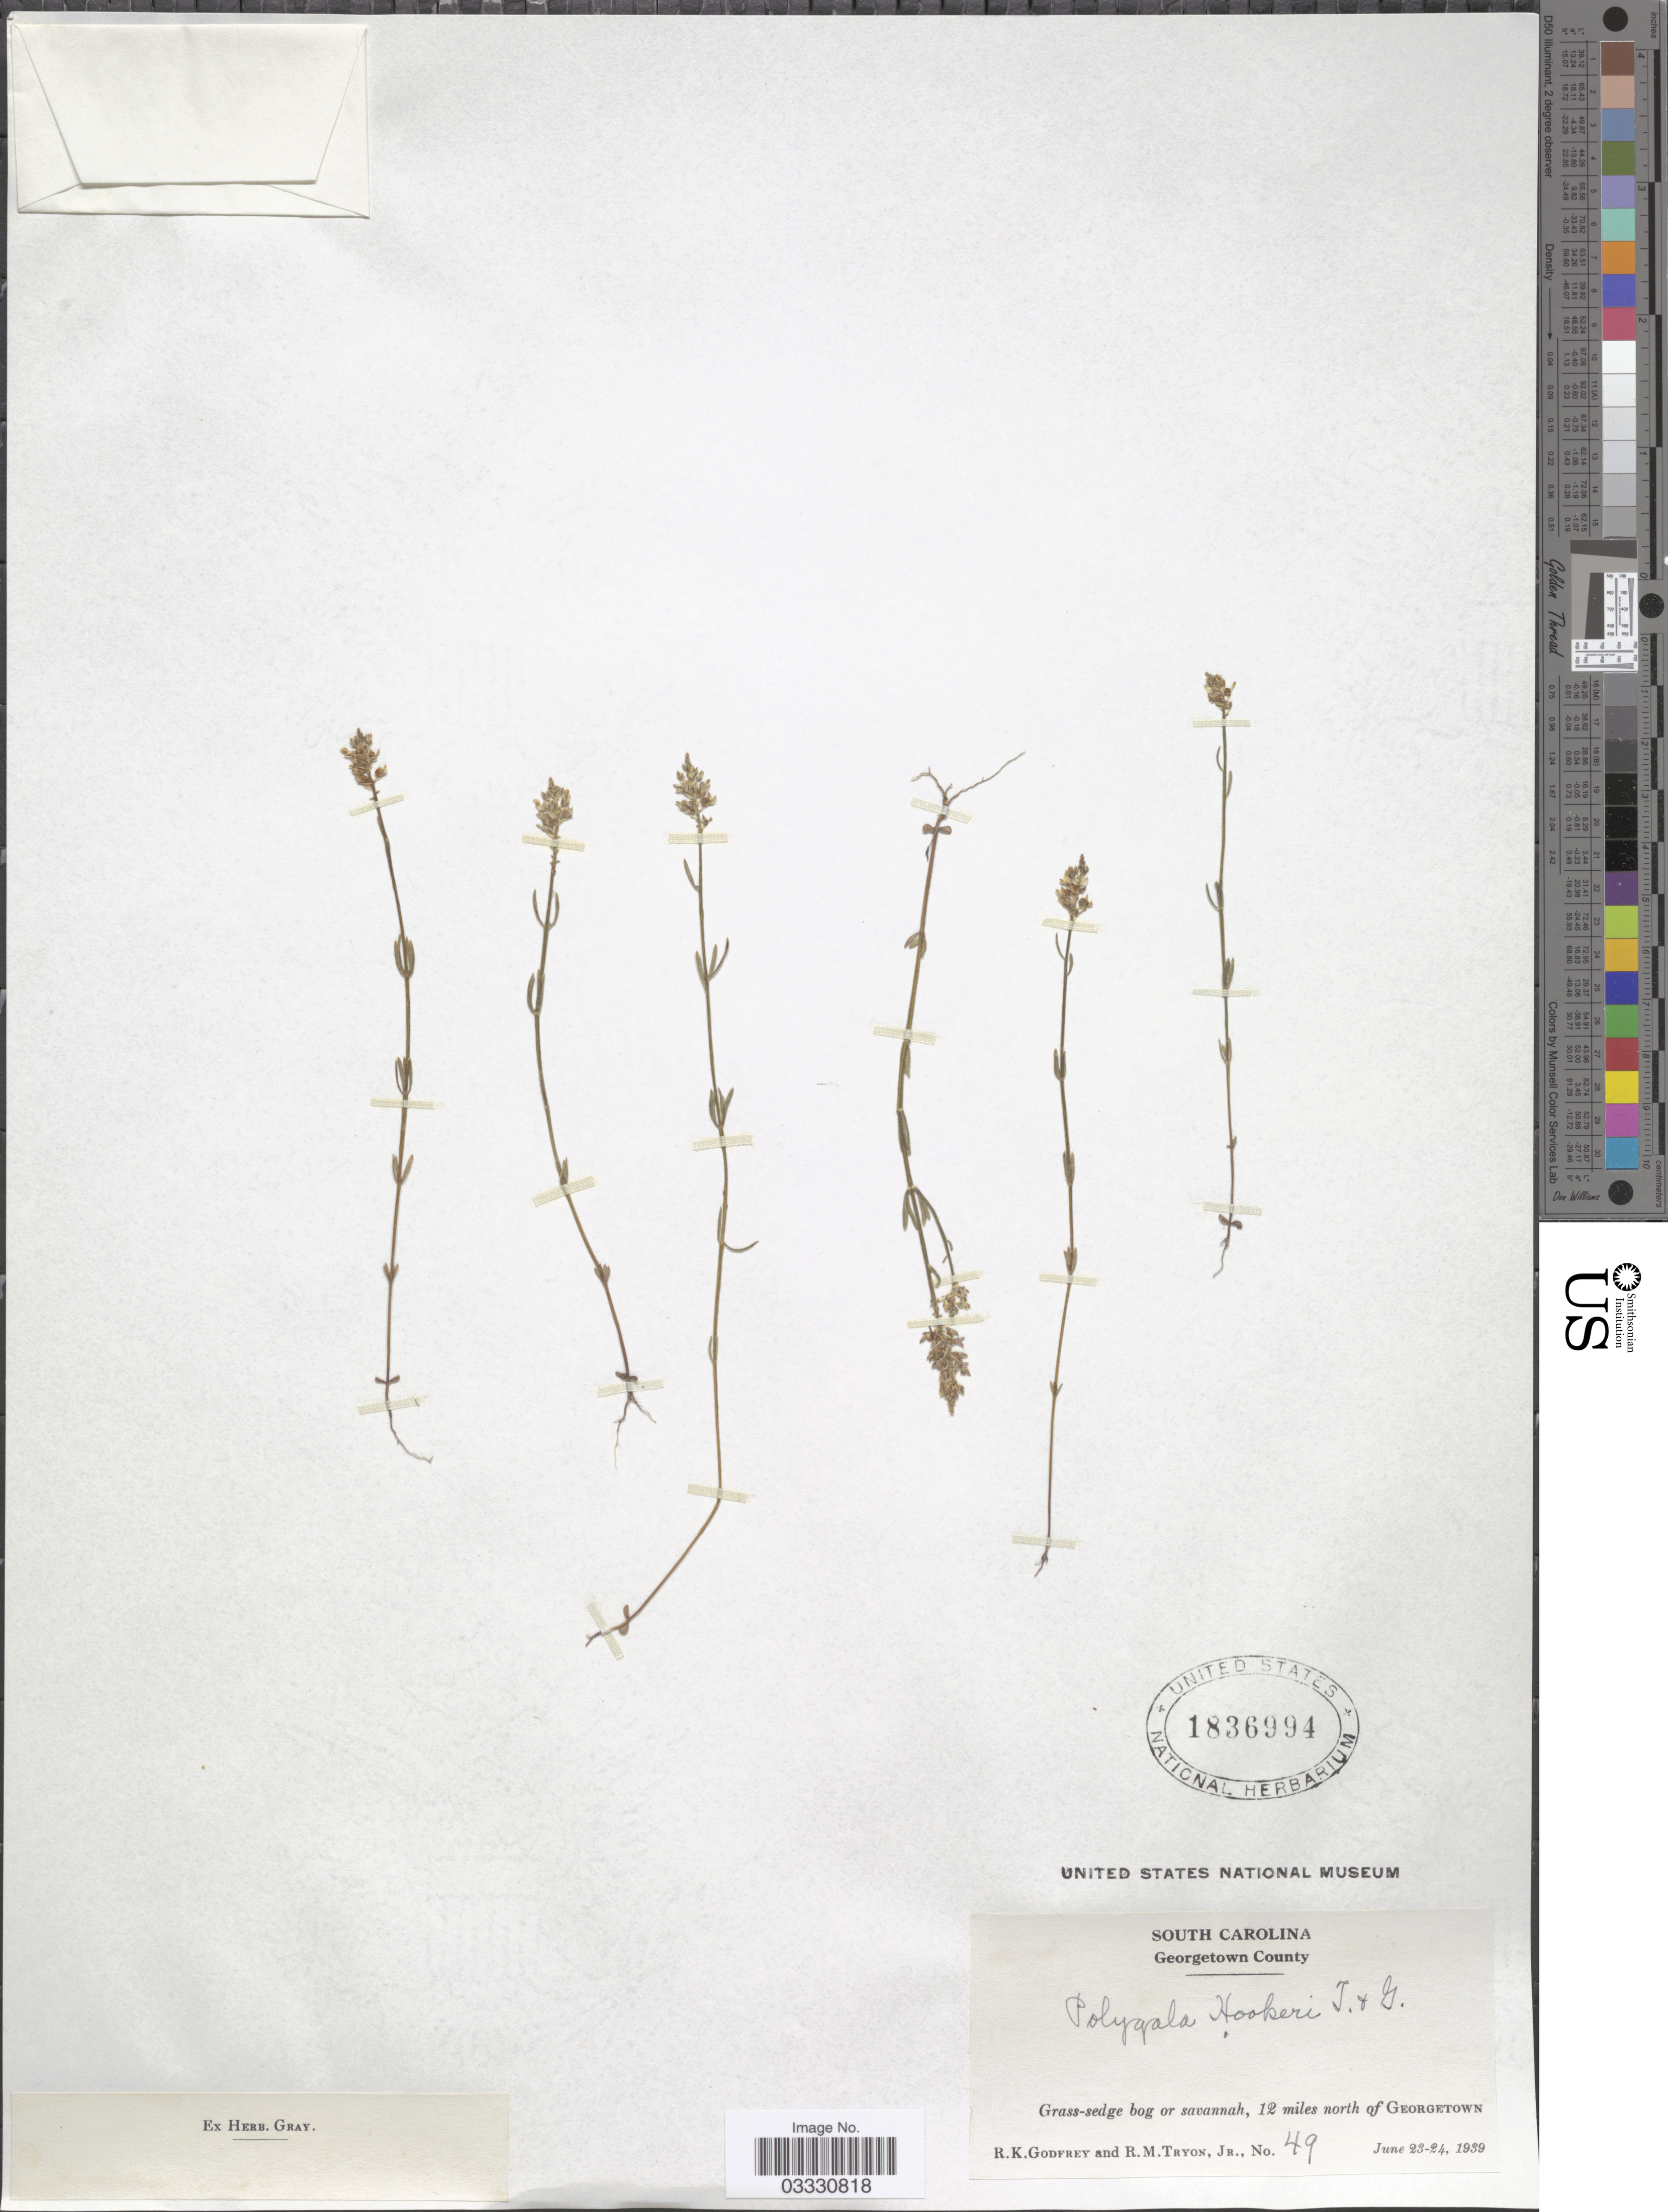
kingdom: Plantae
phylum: Tracheophyta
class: Magnoliopsida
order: Fabales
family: Polygalaceae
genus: Polygala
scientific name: Polygala hookeri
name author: Torr. & A. Gray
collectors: R. K. Godfrey & R. Tryon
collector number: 49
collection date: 1939-06-23/1939-06-24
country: United States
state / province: South Carolina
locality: Georgetown County. Grass-sedge bog or savannah, 12 miles north of Georgetown.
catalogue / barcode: US 1836994